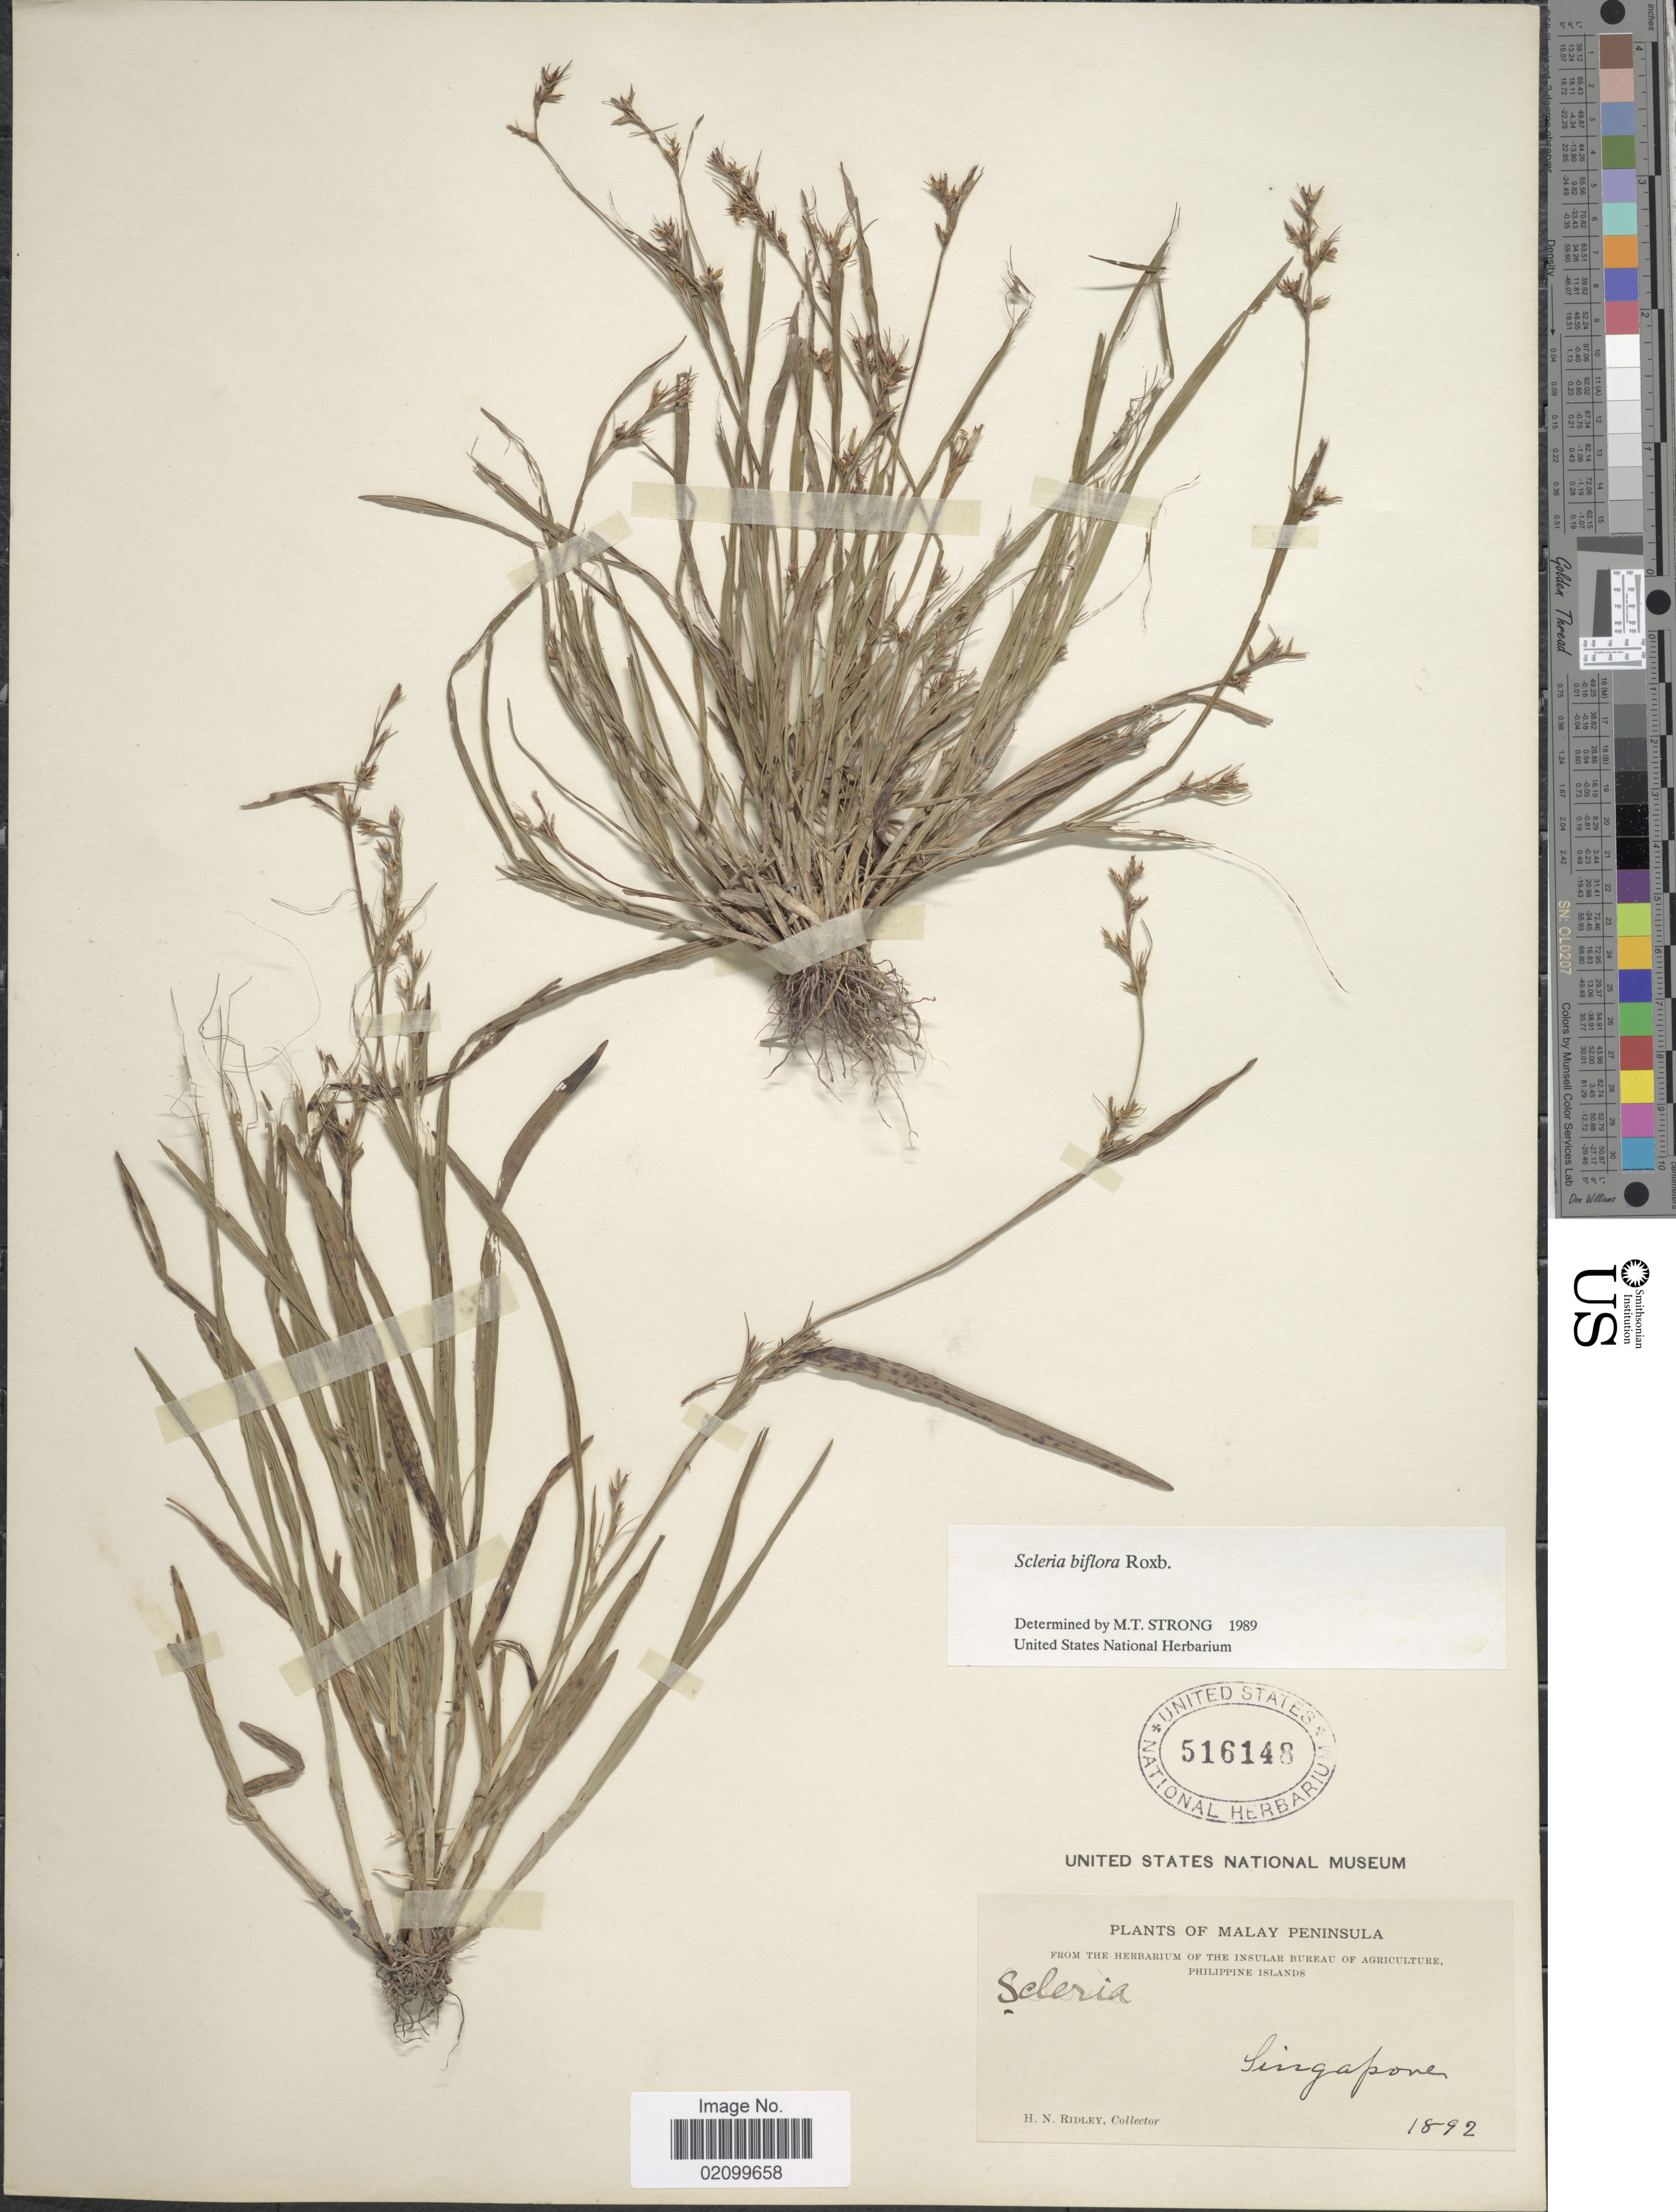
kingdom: Plantae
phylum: Tracheophyta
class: Liliopsida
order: Poales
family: Cyperaceae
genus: Scleria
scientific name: Scleria biflora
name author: Roxb.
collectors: H. N. Ridley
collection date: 1892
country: Singapore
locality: Malay Peninsula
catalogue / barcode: US 516148